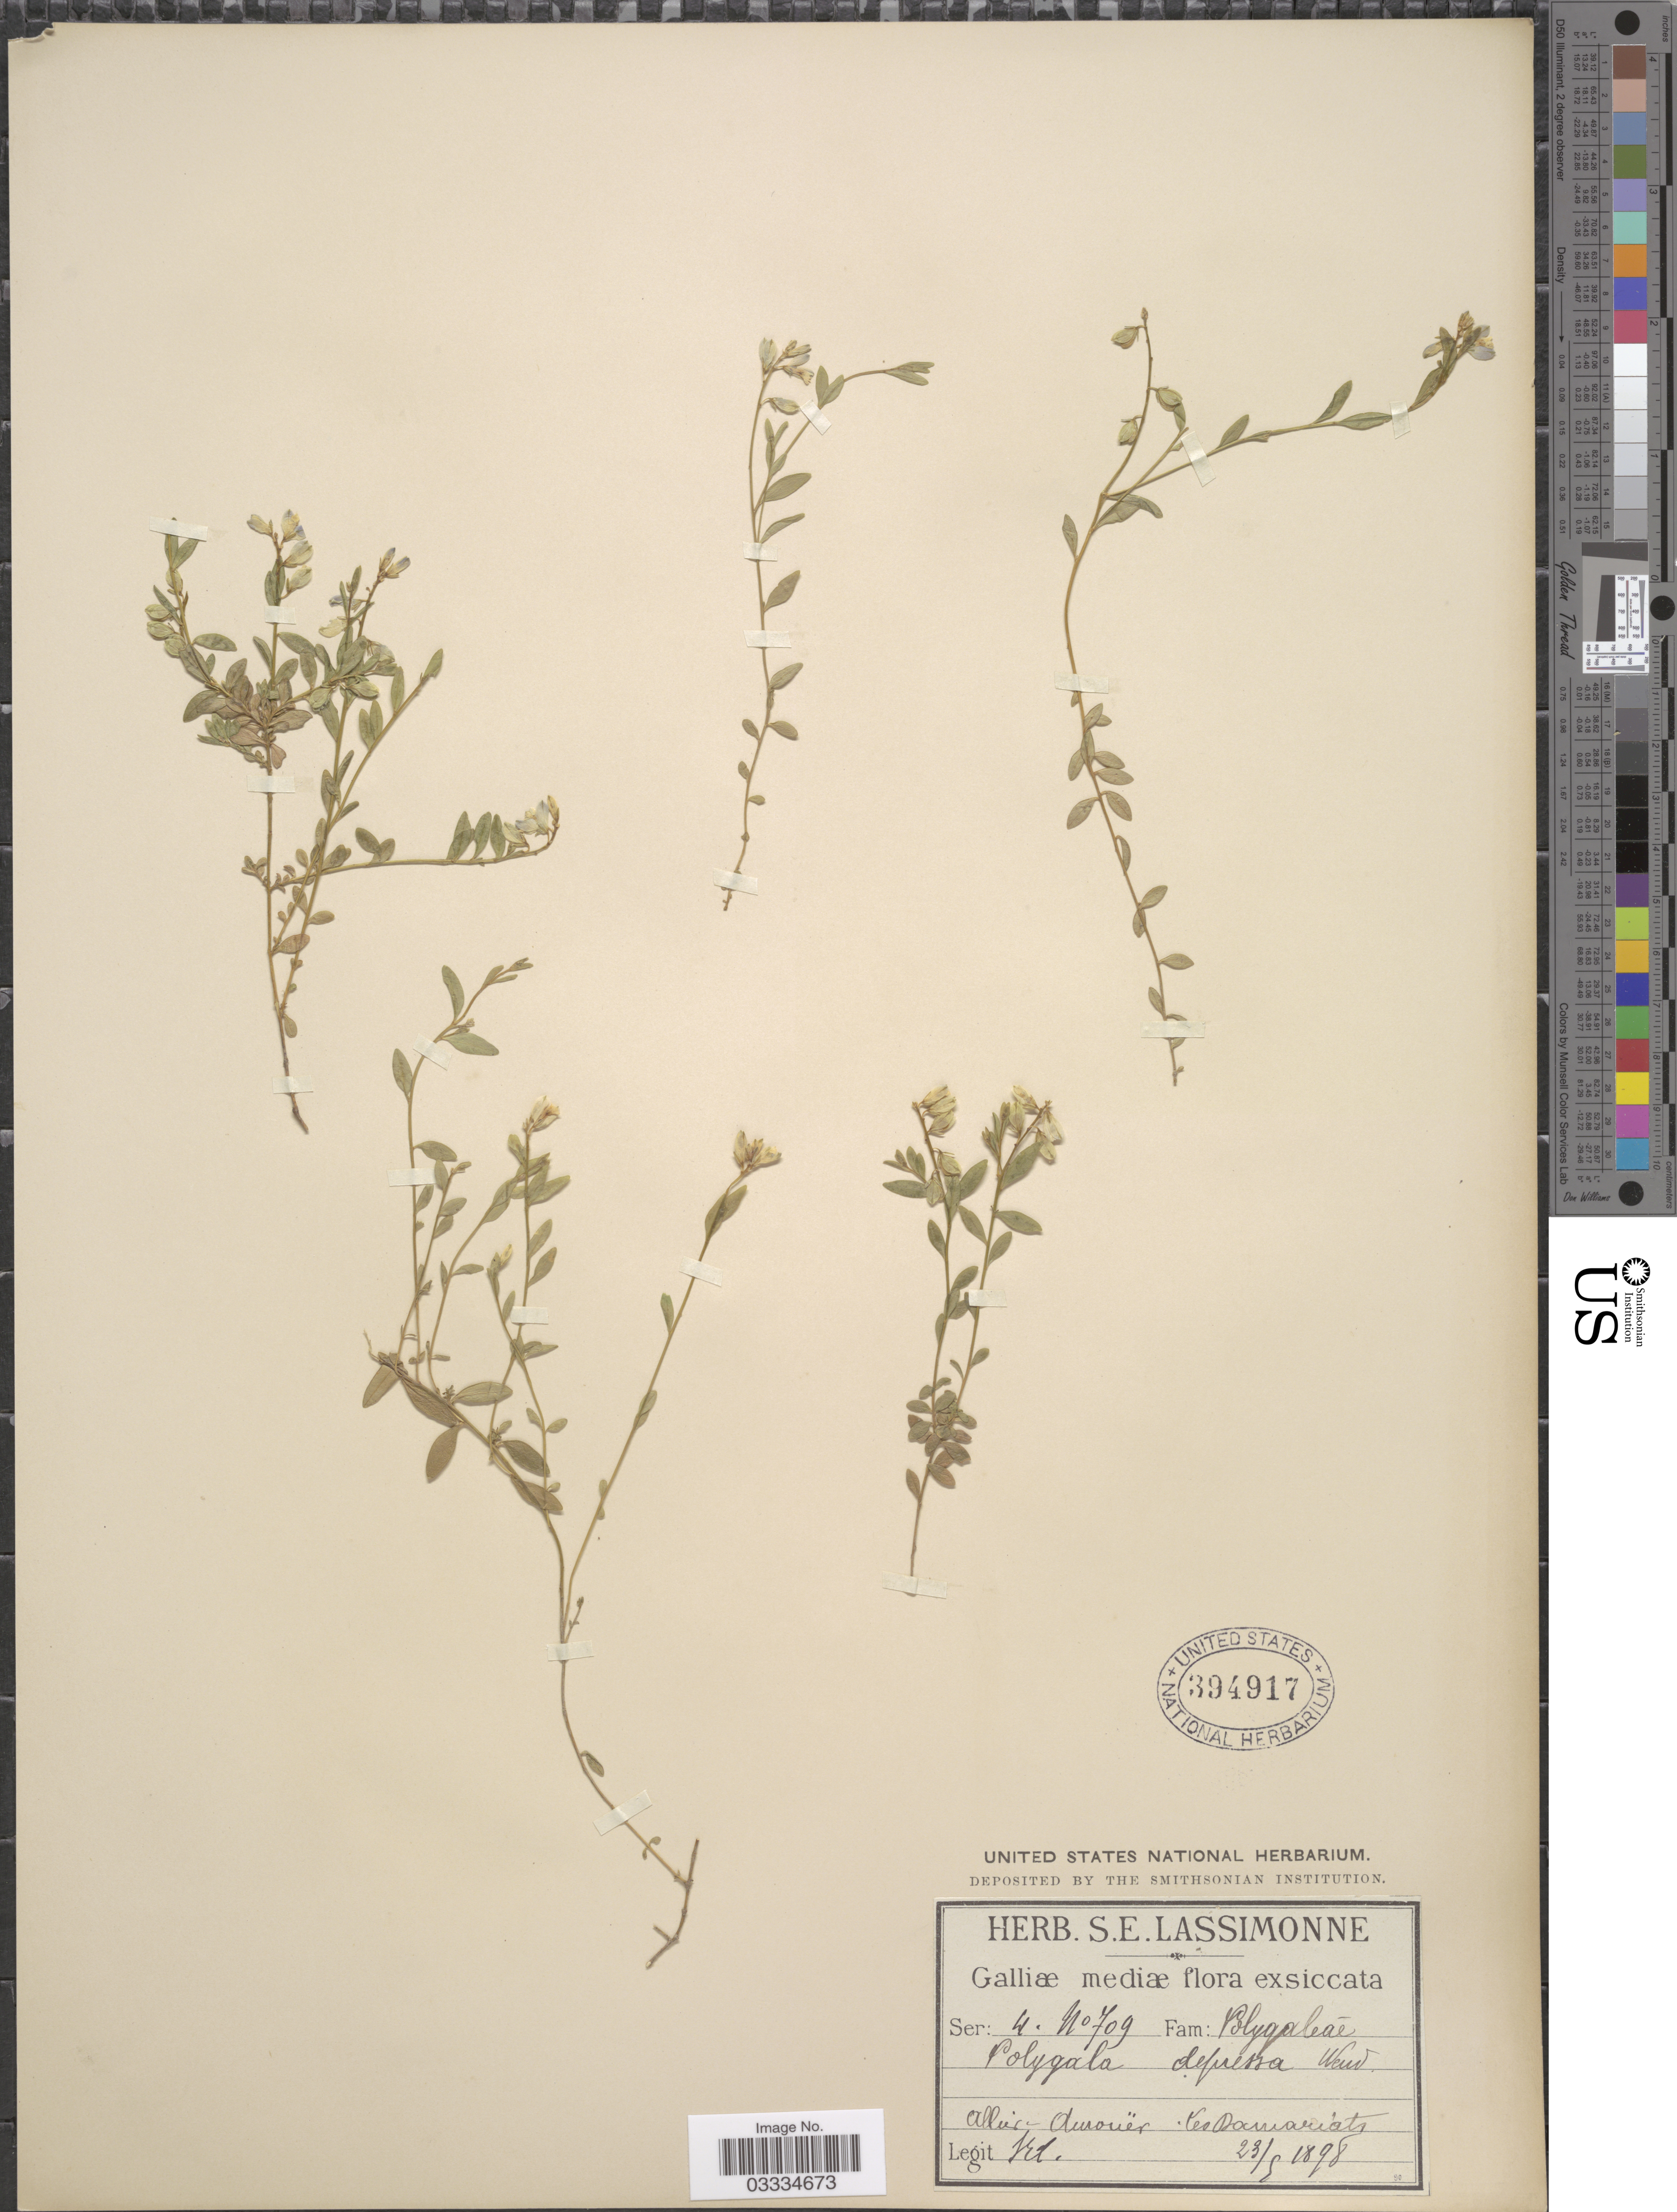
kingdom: Plantae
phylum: Tracheophyta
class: Magnoliopsida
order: Fabales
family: Polygalaceae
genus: Polygala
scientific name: Polygala depressa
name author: Wender.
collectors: S. Lassimonne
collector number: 709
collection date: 1898-05-23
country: France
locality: Galliæ mediæ. Allier - Aurouër - Les Damariats.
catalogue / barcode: US 394917